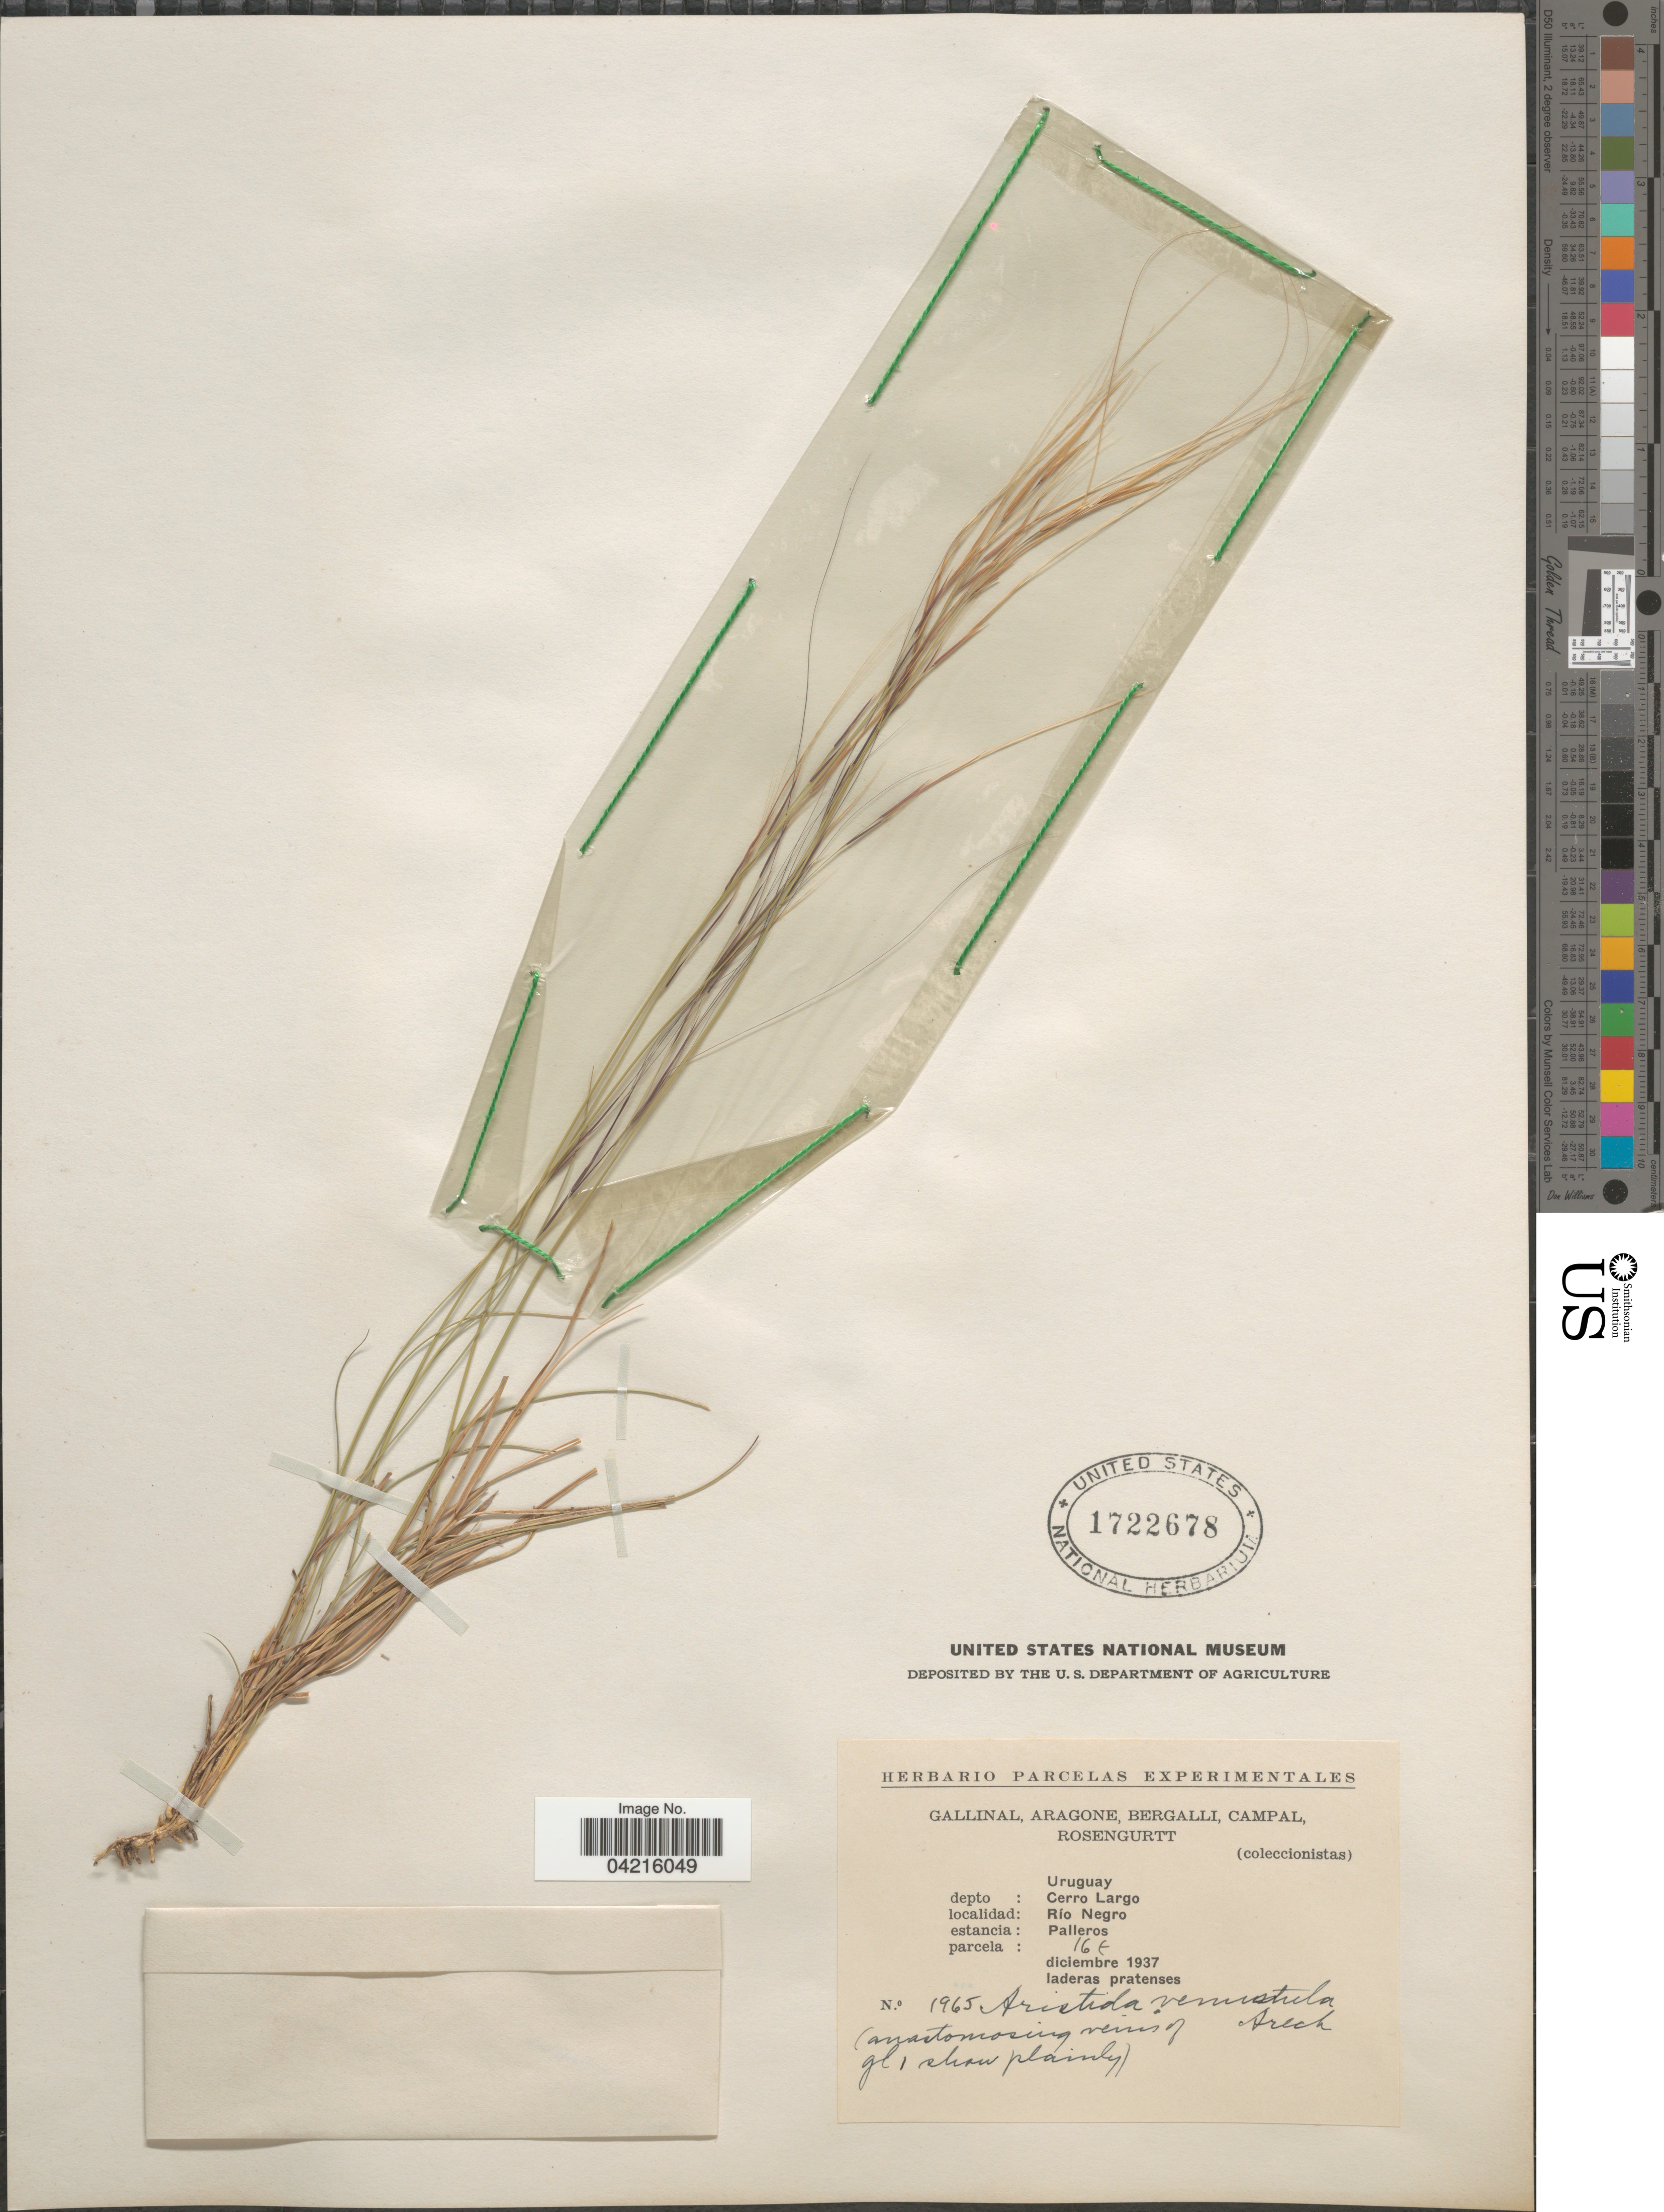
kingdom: Plantae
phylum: Tracheophyta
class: Liliopsida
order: Poales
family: Poaceae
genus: Aristida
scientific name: Aristida venesuelae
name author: Henr.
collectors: -. Gallinal, -- Aragone, -- Bergalli, -- Campal & Rosengurtt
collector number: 1965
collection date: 1937-12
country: Uruguay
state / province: Cerro Largo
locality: Depto: Cerro Largo. Río Negro. Estancia: Palleros. Parcela: 16E.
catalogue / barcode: US 1722678